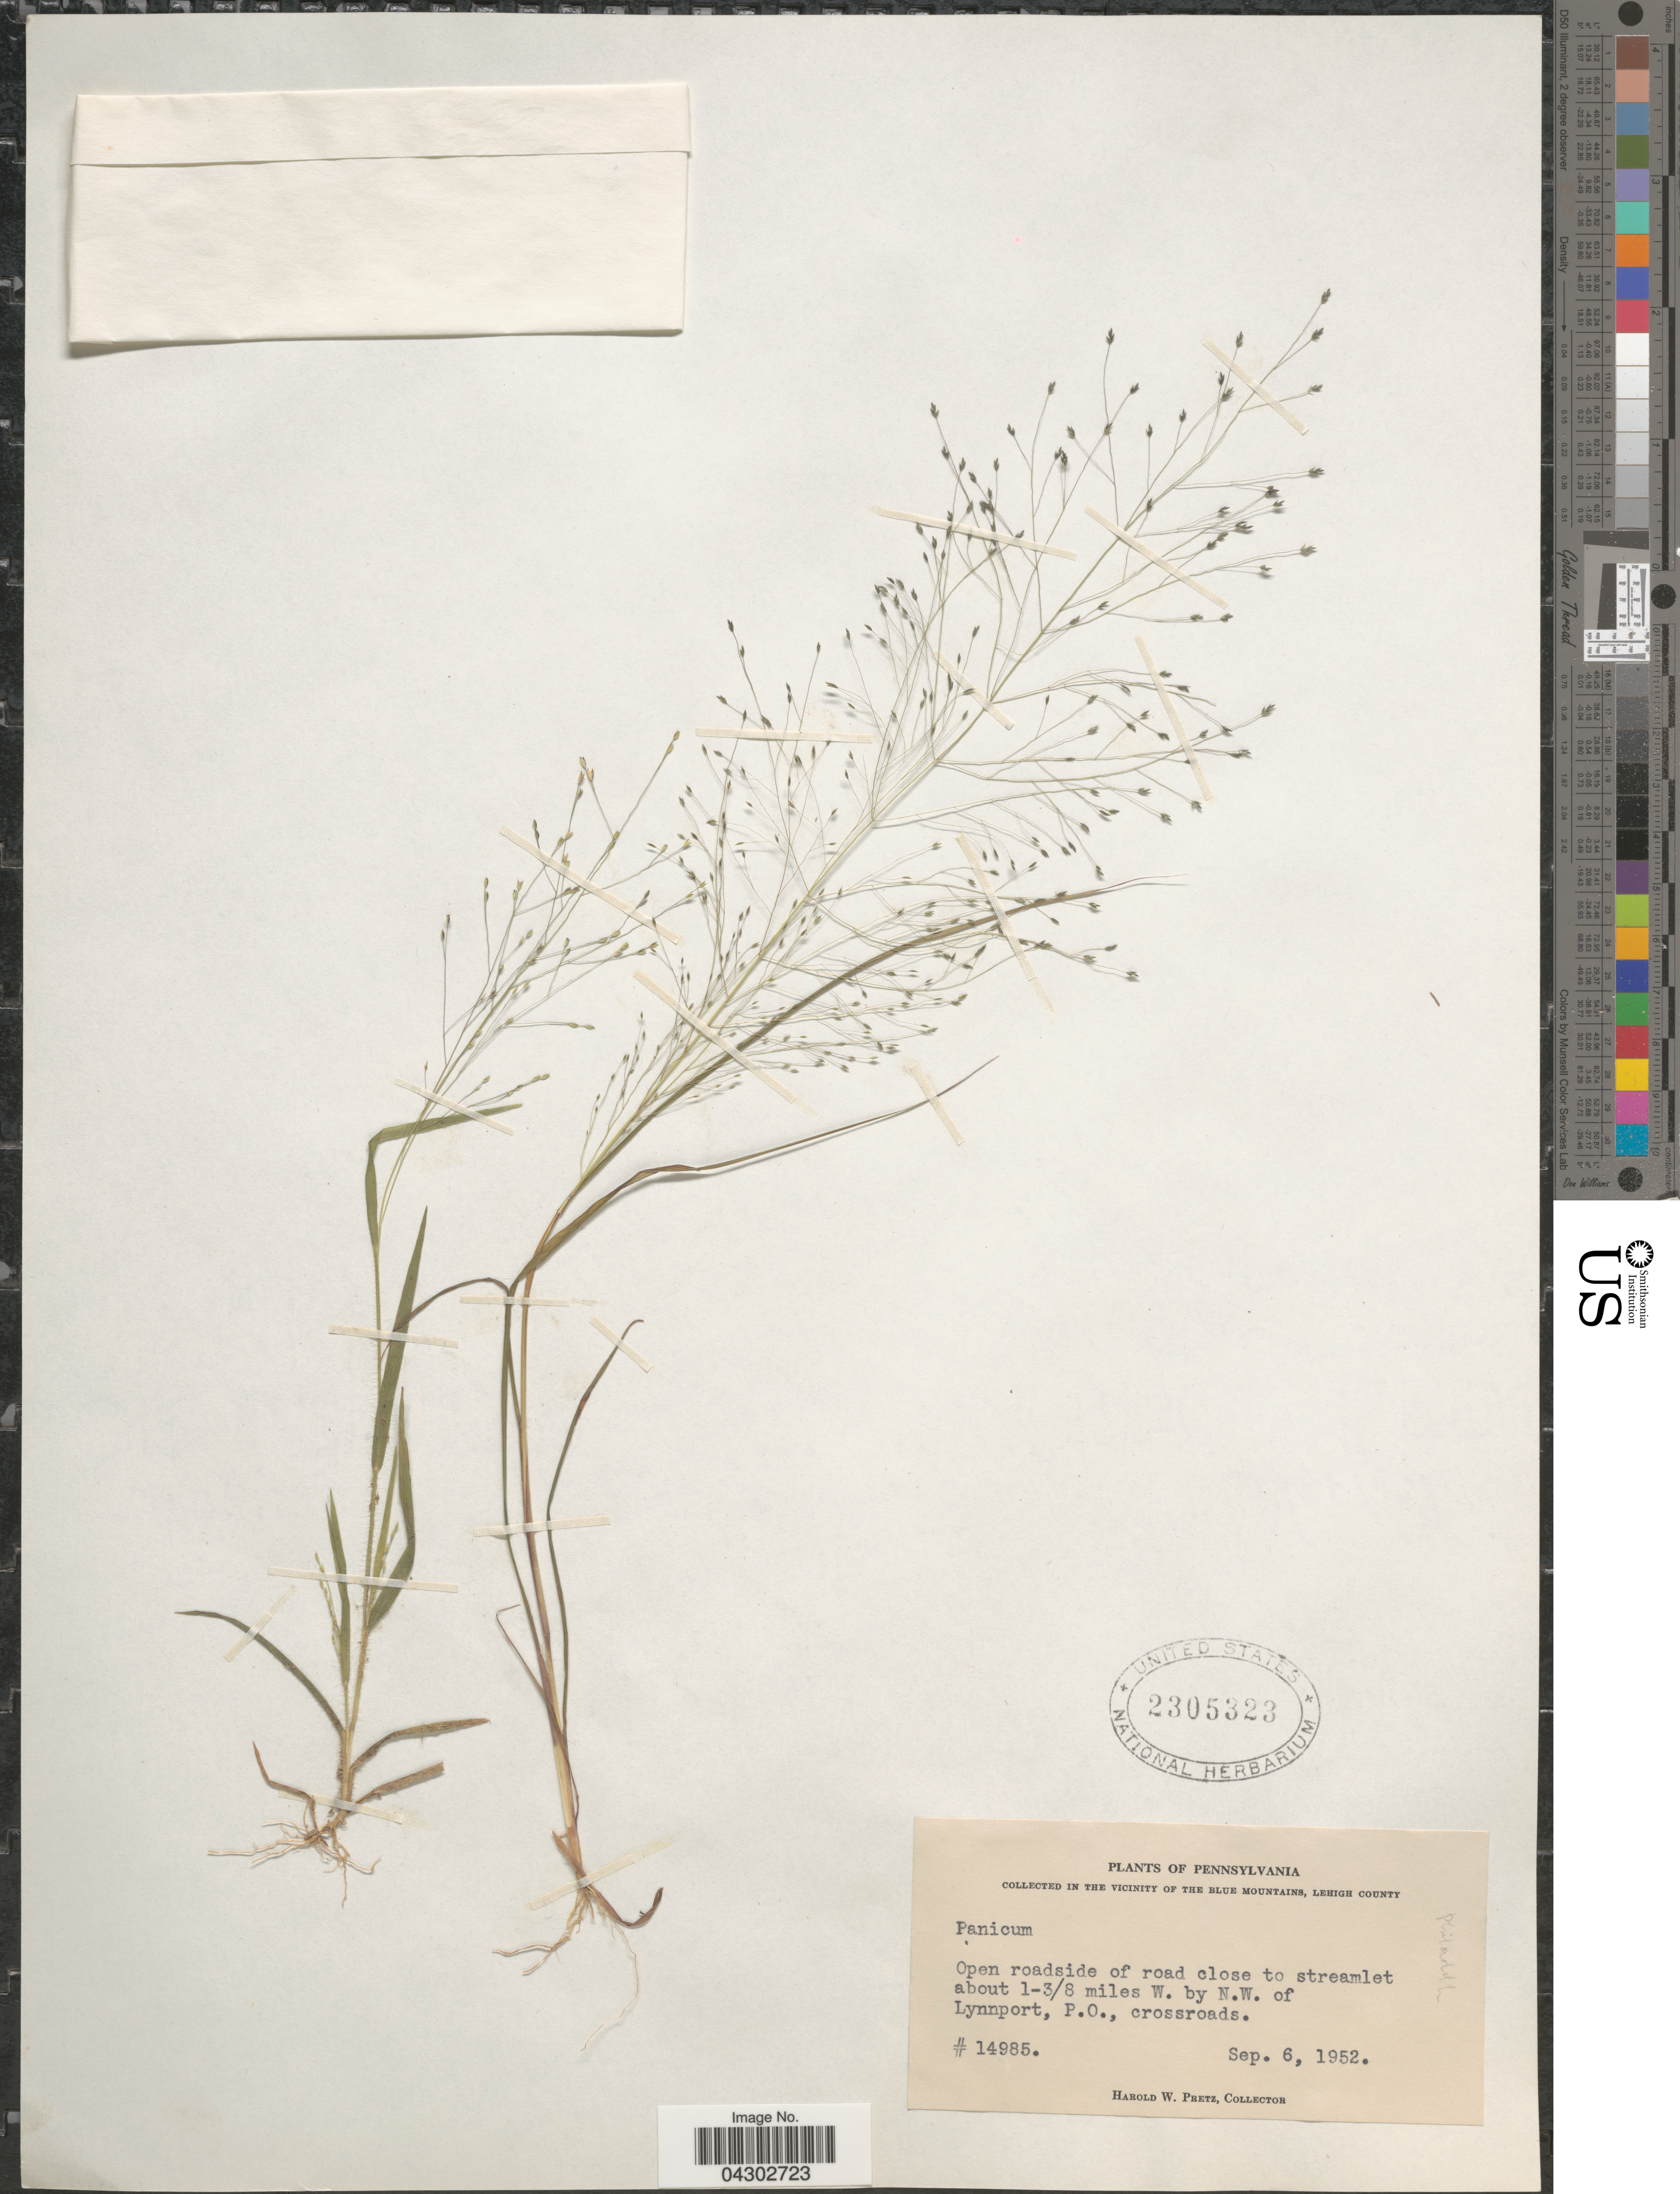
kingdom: Plantae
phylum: Tracheophyta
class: Liliopsida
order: Poales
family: Poaceae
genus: Panicum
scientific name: Panicum sp.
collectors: H. W. Pretz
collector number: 14985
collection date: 1952-09-06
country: United States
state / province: Pennsylvania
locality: In the vicinity of The Blue Mountains, Lehigh County. Open roadside of road close to streamlet about 1-3/8 miles W. by N.W. of Lynnport, P.O., crossroads.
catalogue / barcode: US 2305323